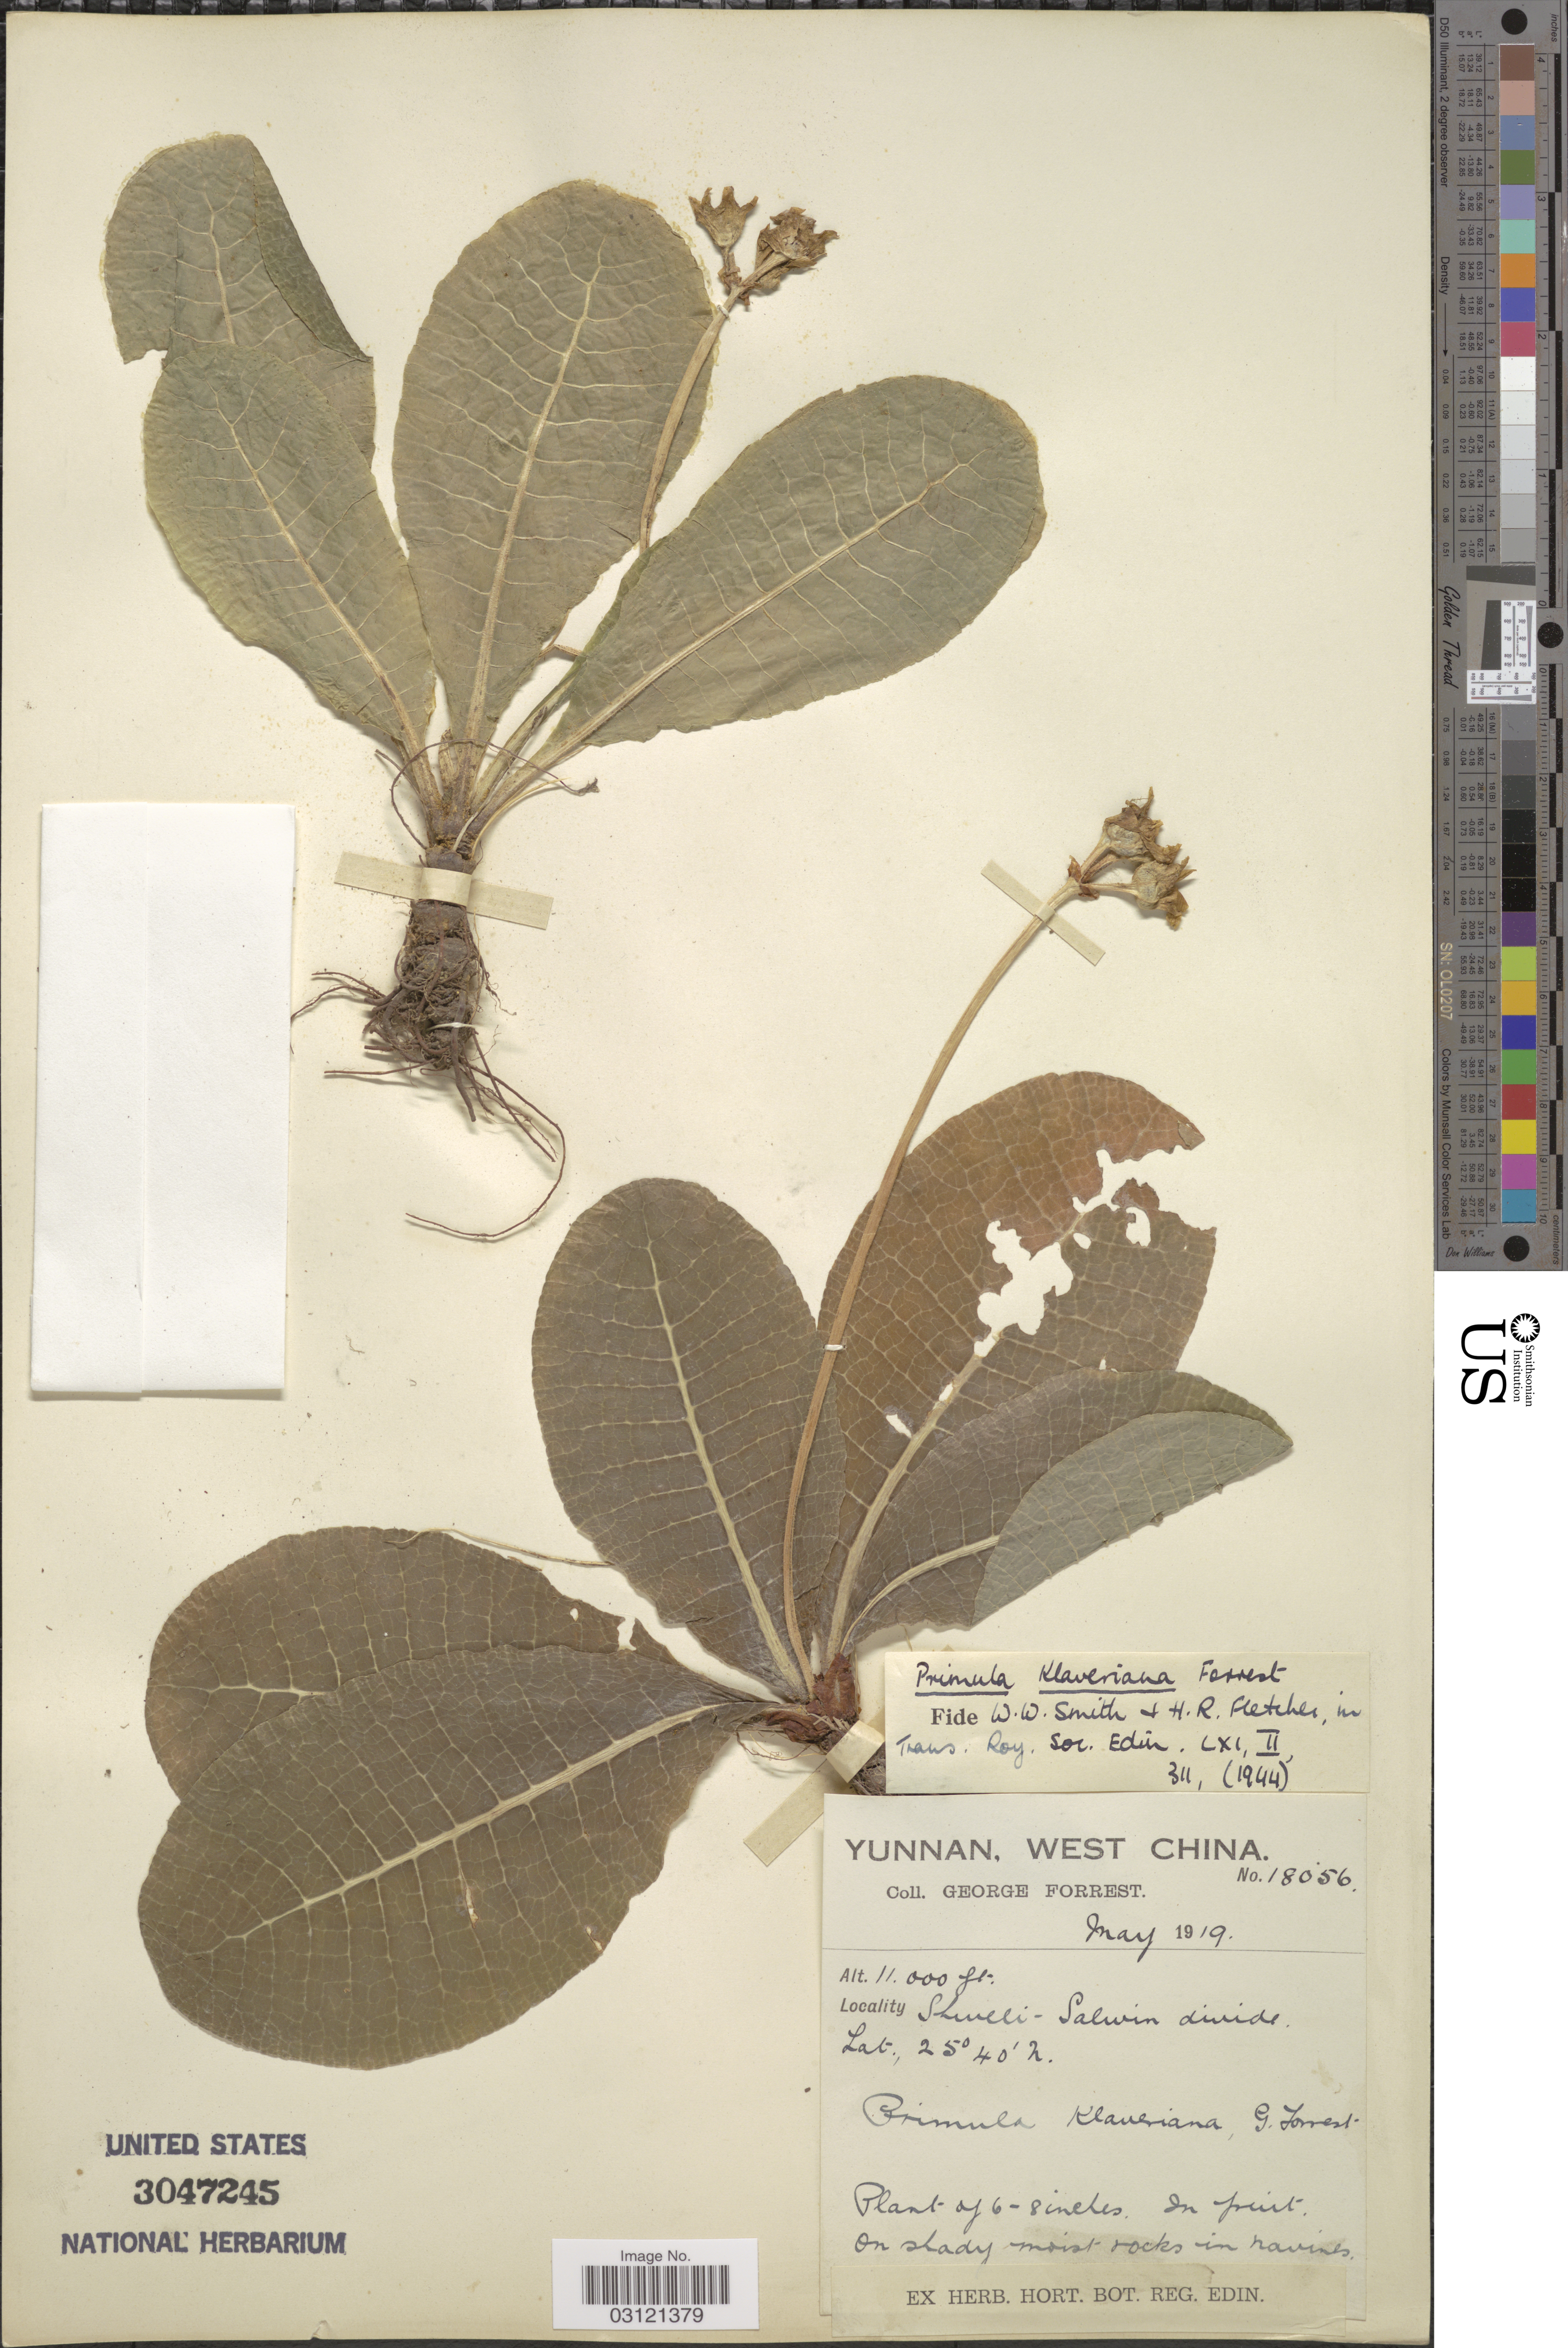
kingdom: Plantae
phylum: Tracheophyta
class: Magnoliopsida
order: Ericales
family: Primulaceae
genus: Primula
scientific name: Primula klaveriana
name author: Forrest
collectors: G. Forrest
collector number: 18056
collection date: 1919-05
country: China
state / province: Yunnan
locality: West China. Shweli-Salwin divide.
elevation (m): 3353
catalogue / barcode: US 3047245